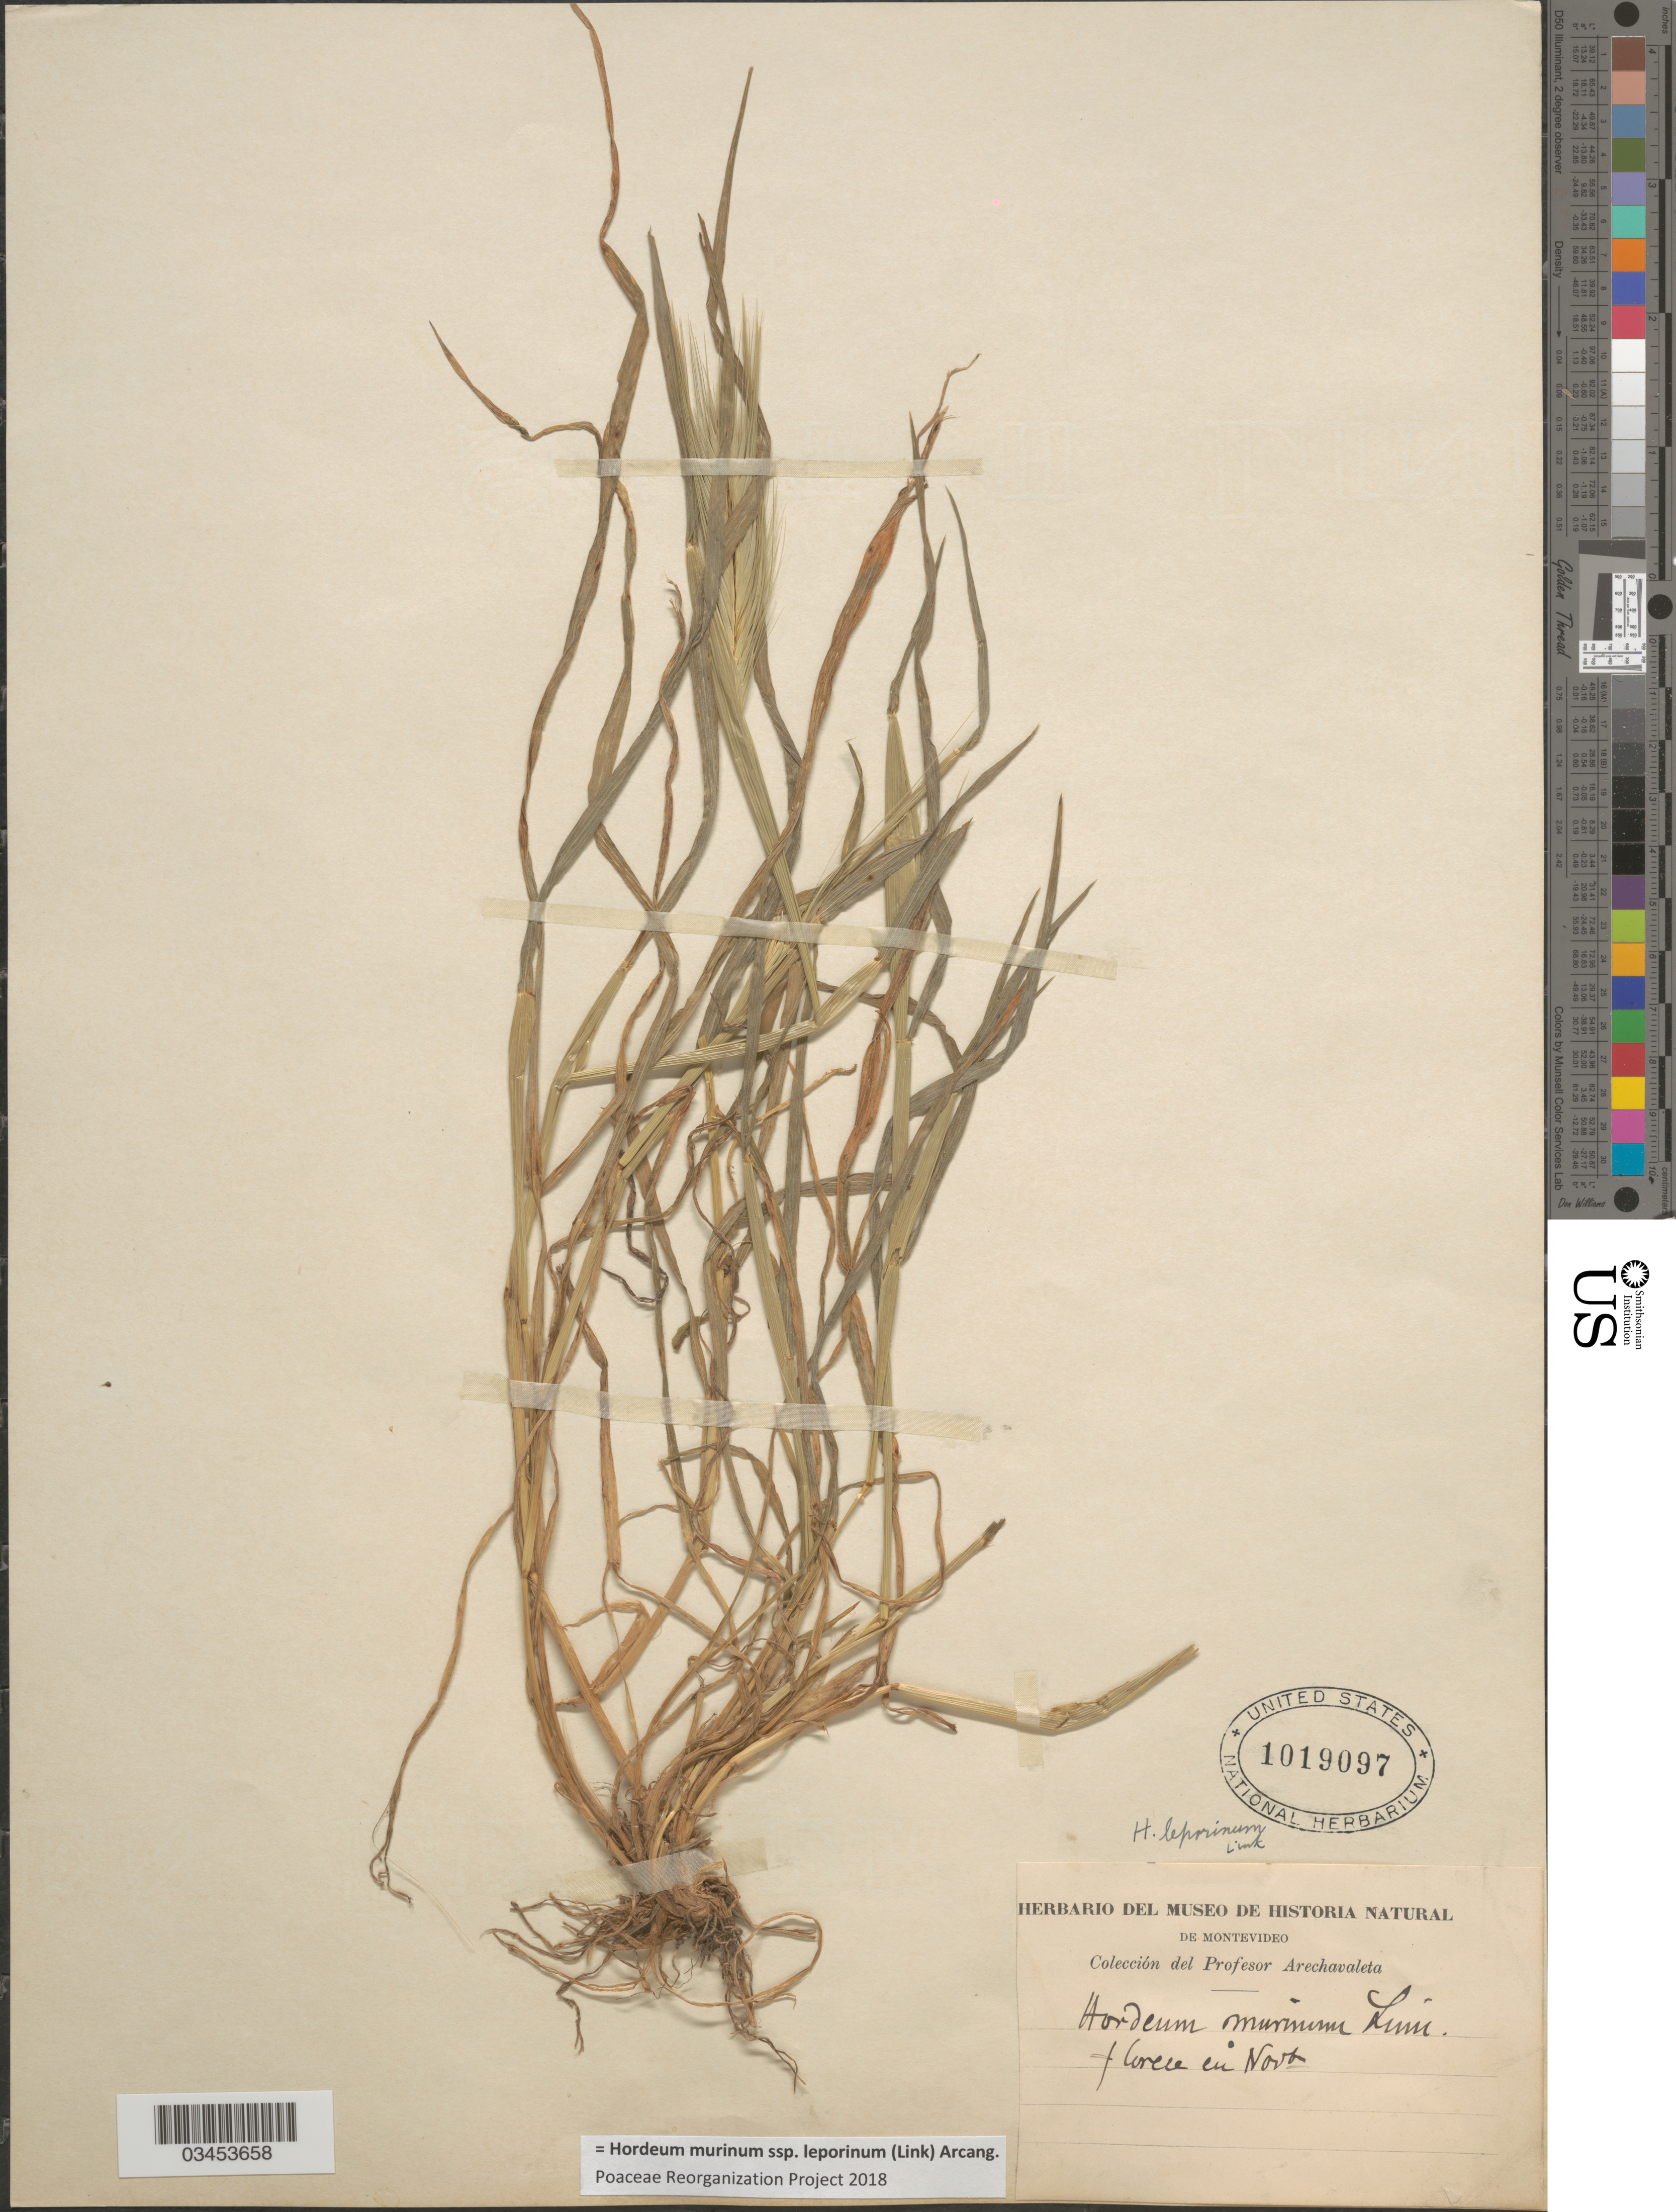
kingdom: Plantae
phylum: Tracheophyta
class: Liliopsida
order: Poales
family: Poaceae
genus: Hordeum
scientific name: Hordeum murinum subsp. leporinum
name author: (Link) Arcang.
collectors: Arechavaleta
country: Uruguay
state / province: Montevideo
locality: Flores en Nova.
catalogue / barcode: US 1019097